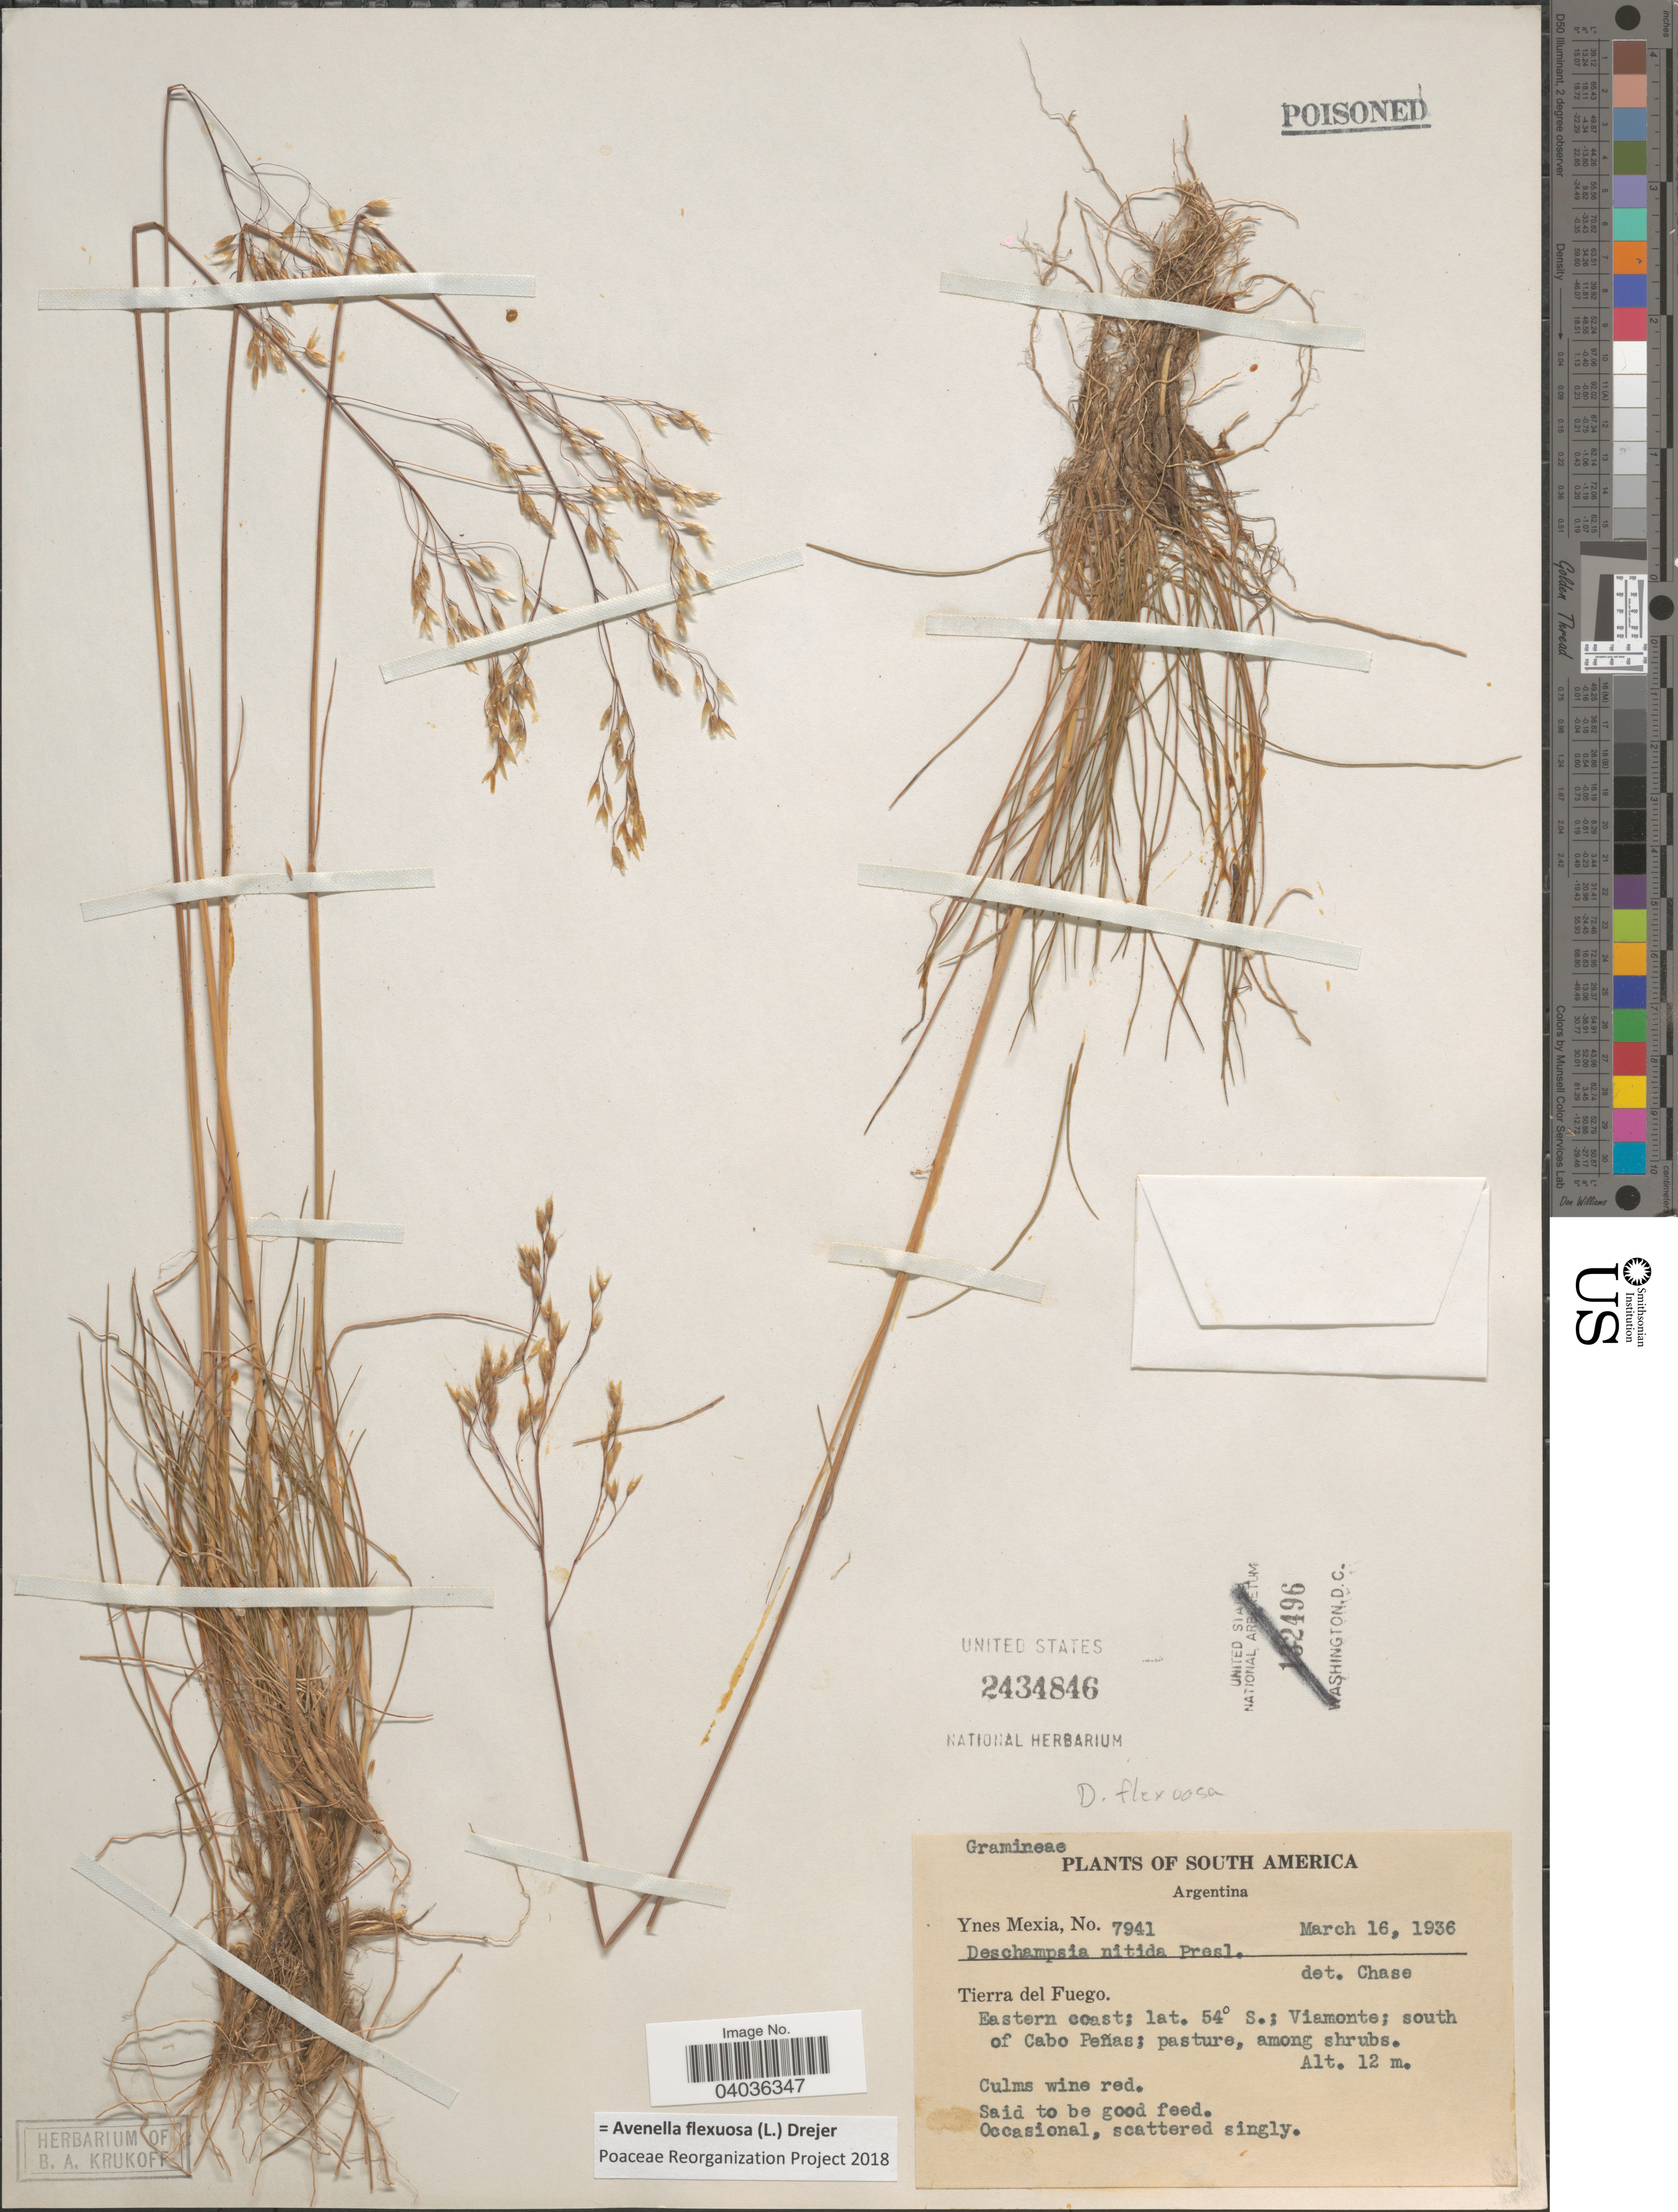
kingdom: Plantae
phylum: Tracheophyta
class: Liliopsida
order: Poales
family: Poaceae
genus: Avenella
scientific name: Avenella flexuosa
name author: (L.) Drejer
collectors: Y. Mexia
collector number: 7941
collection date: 1936-03-16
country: Argentina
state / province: Tierra del Fuego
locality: Eastern coast; Viamonte; south of Cabo Peñas.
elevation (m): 12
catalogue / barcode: US 2434846